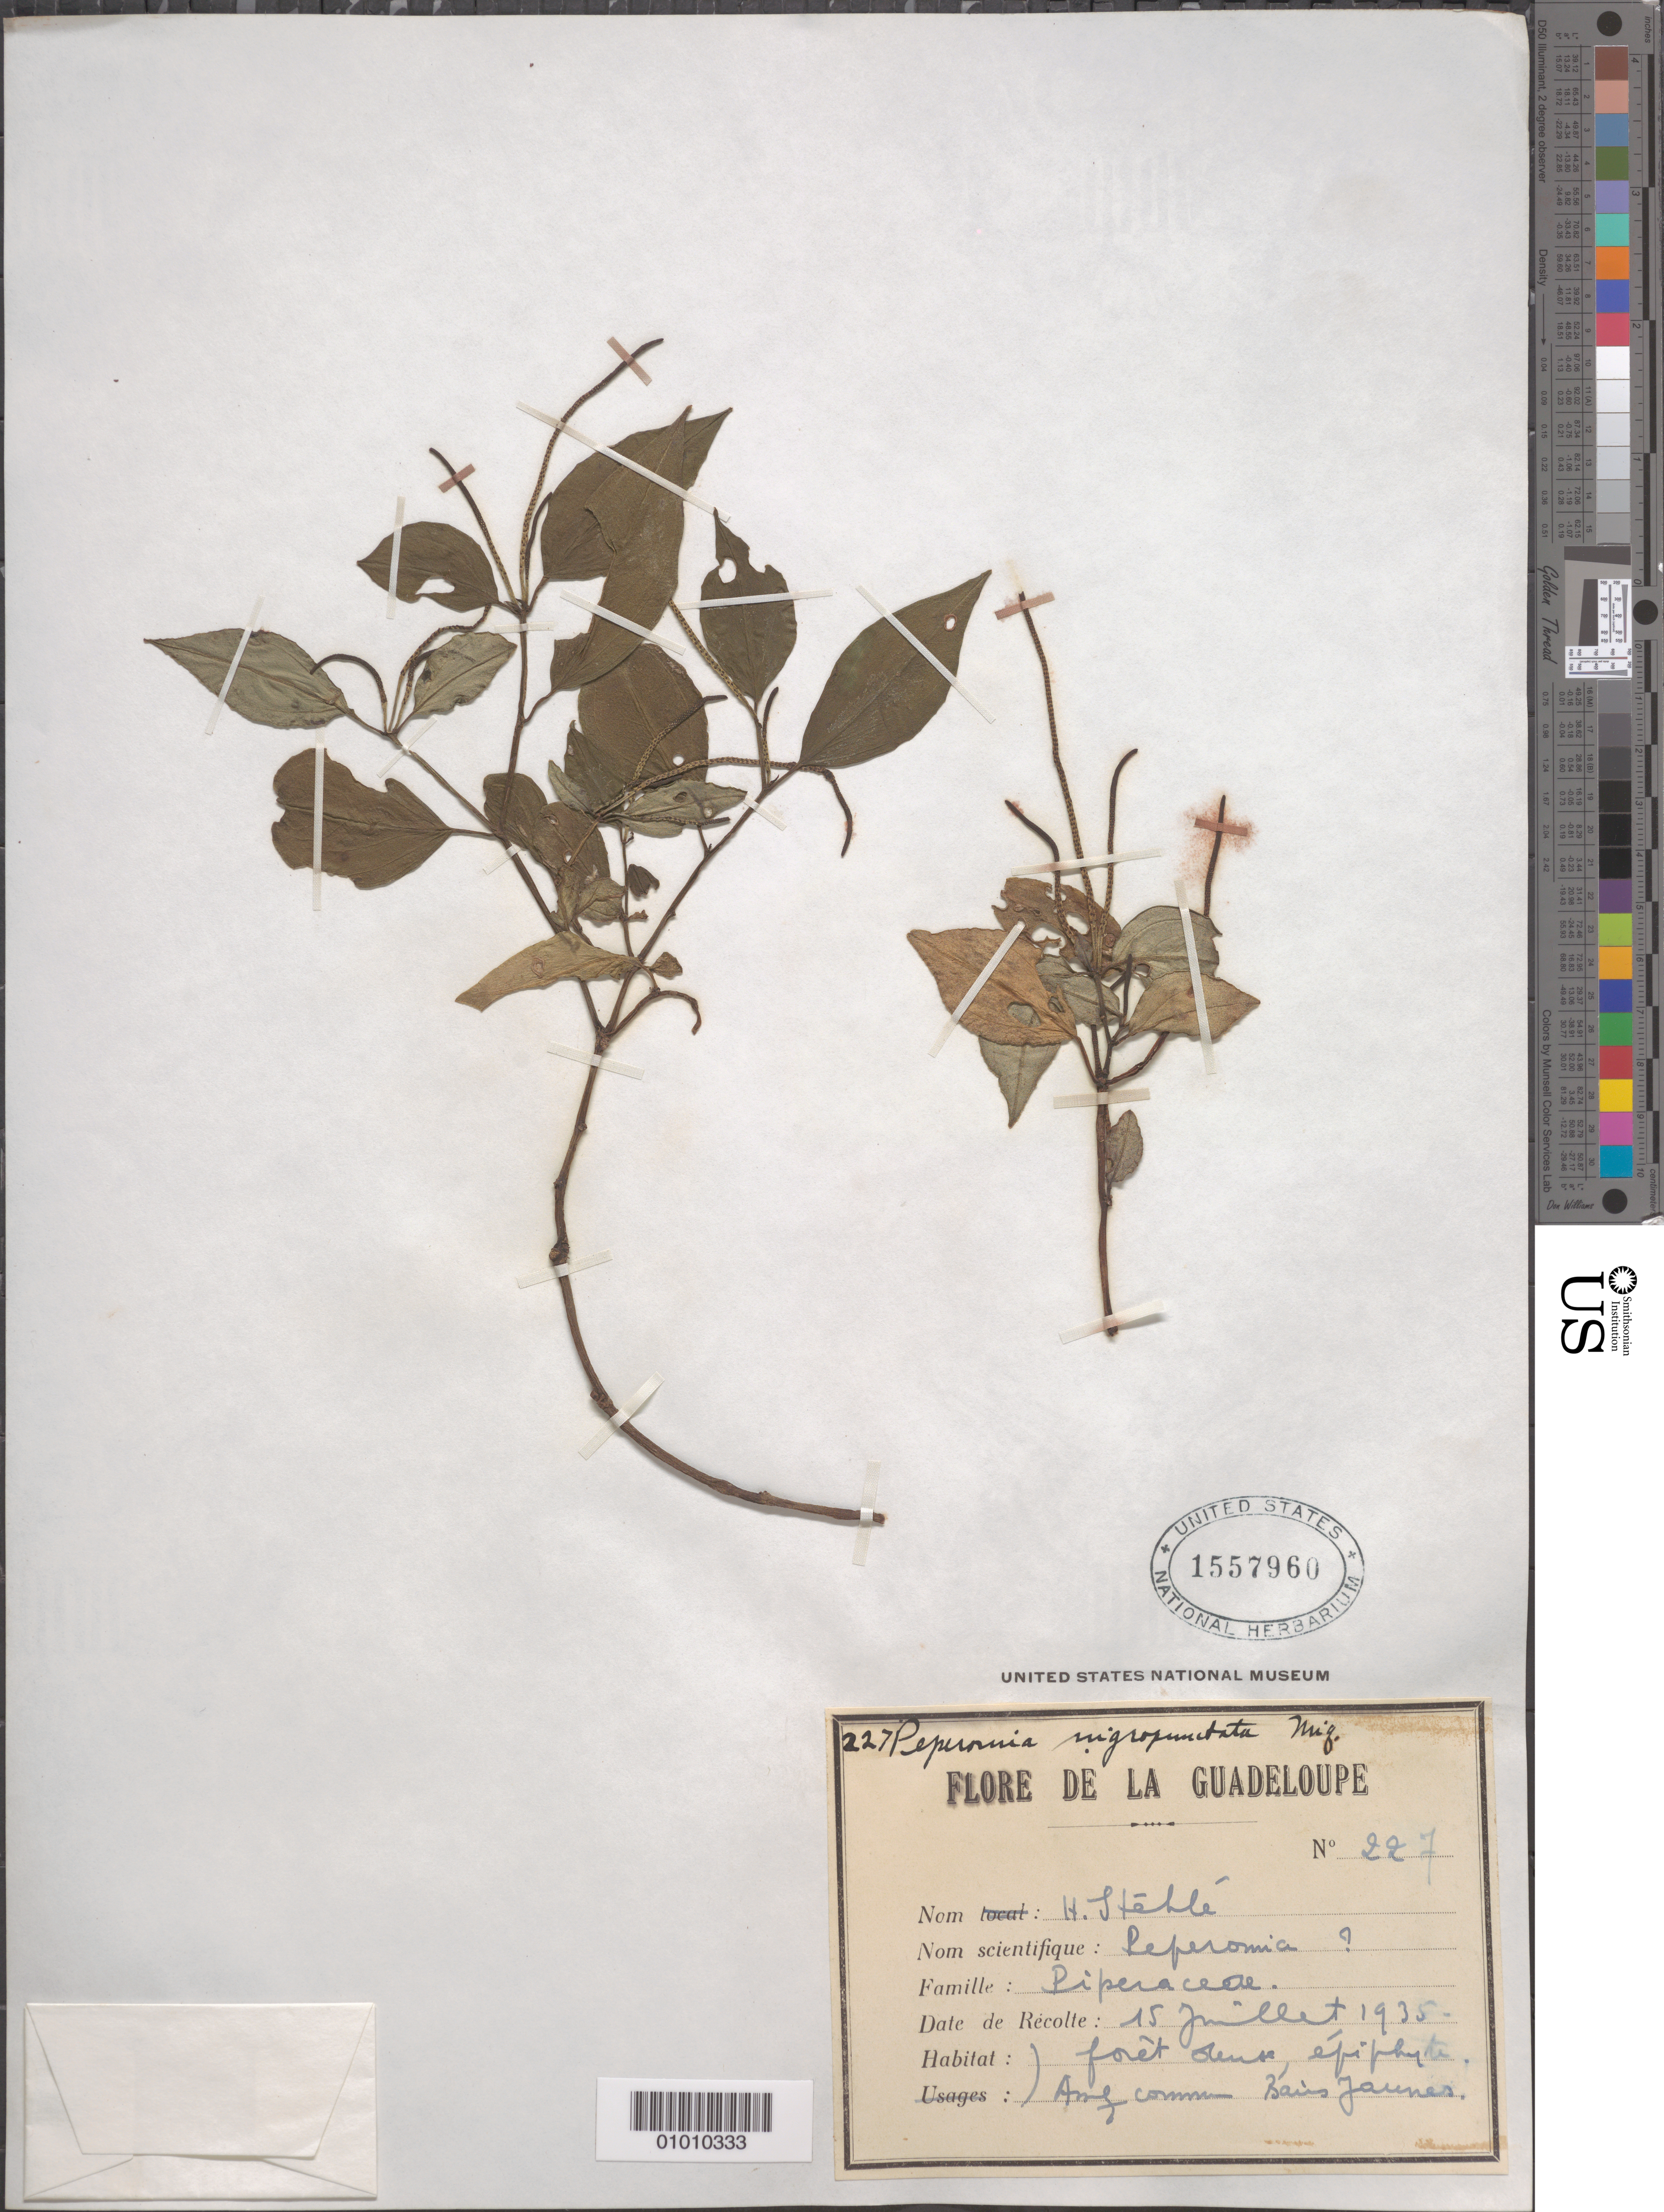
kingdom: Plantae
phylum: Tracheophyta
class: Magnoliopsida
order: Piperales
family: Piperaceae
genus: Peperomia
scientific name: Peperomia nigropunctata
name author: Miq.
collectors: H. Stehlé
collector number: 227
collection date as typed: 15 Jul 1935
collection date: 1935-07-15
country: Guadeloupe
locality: dense forest.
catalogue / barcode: US 1557960